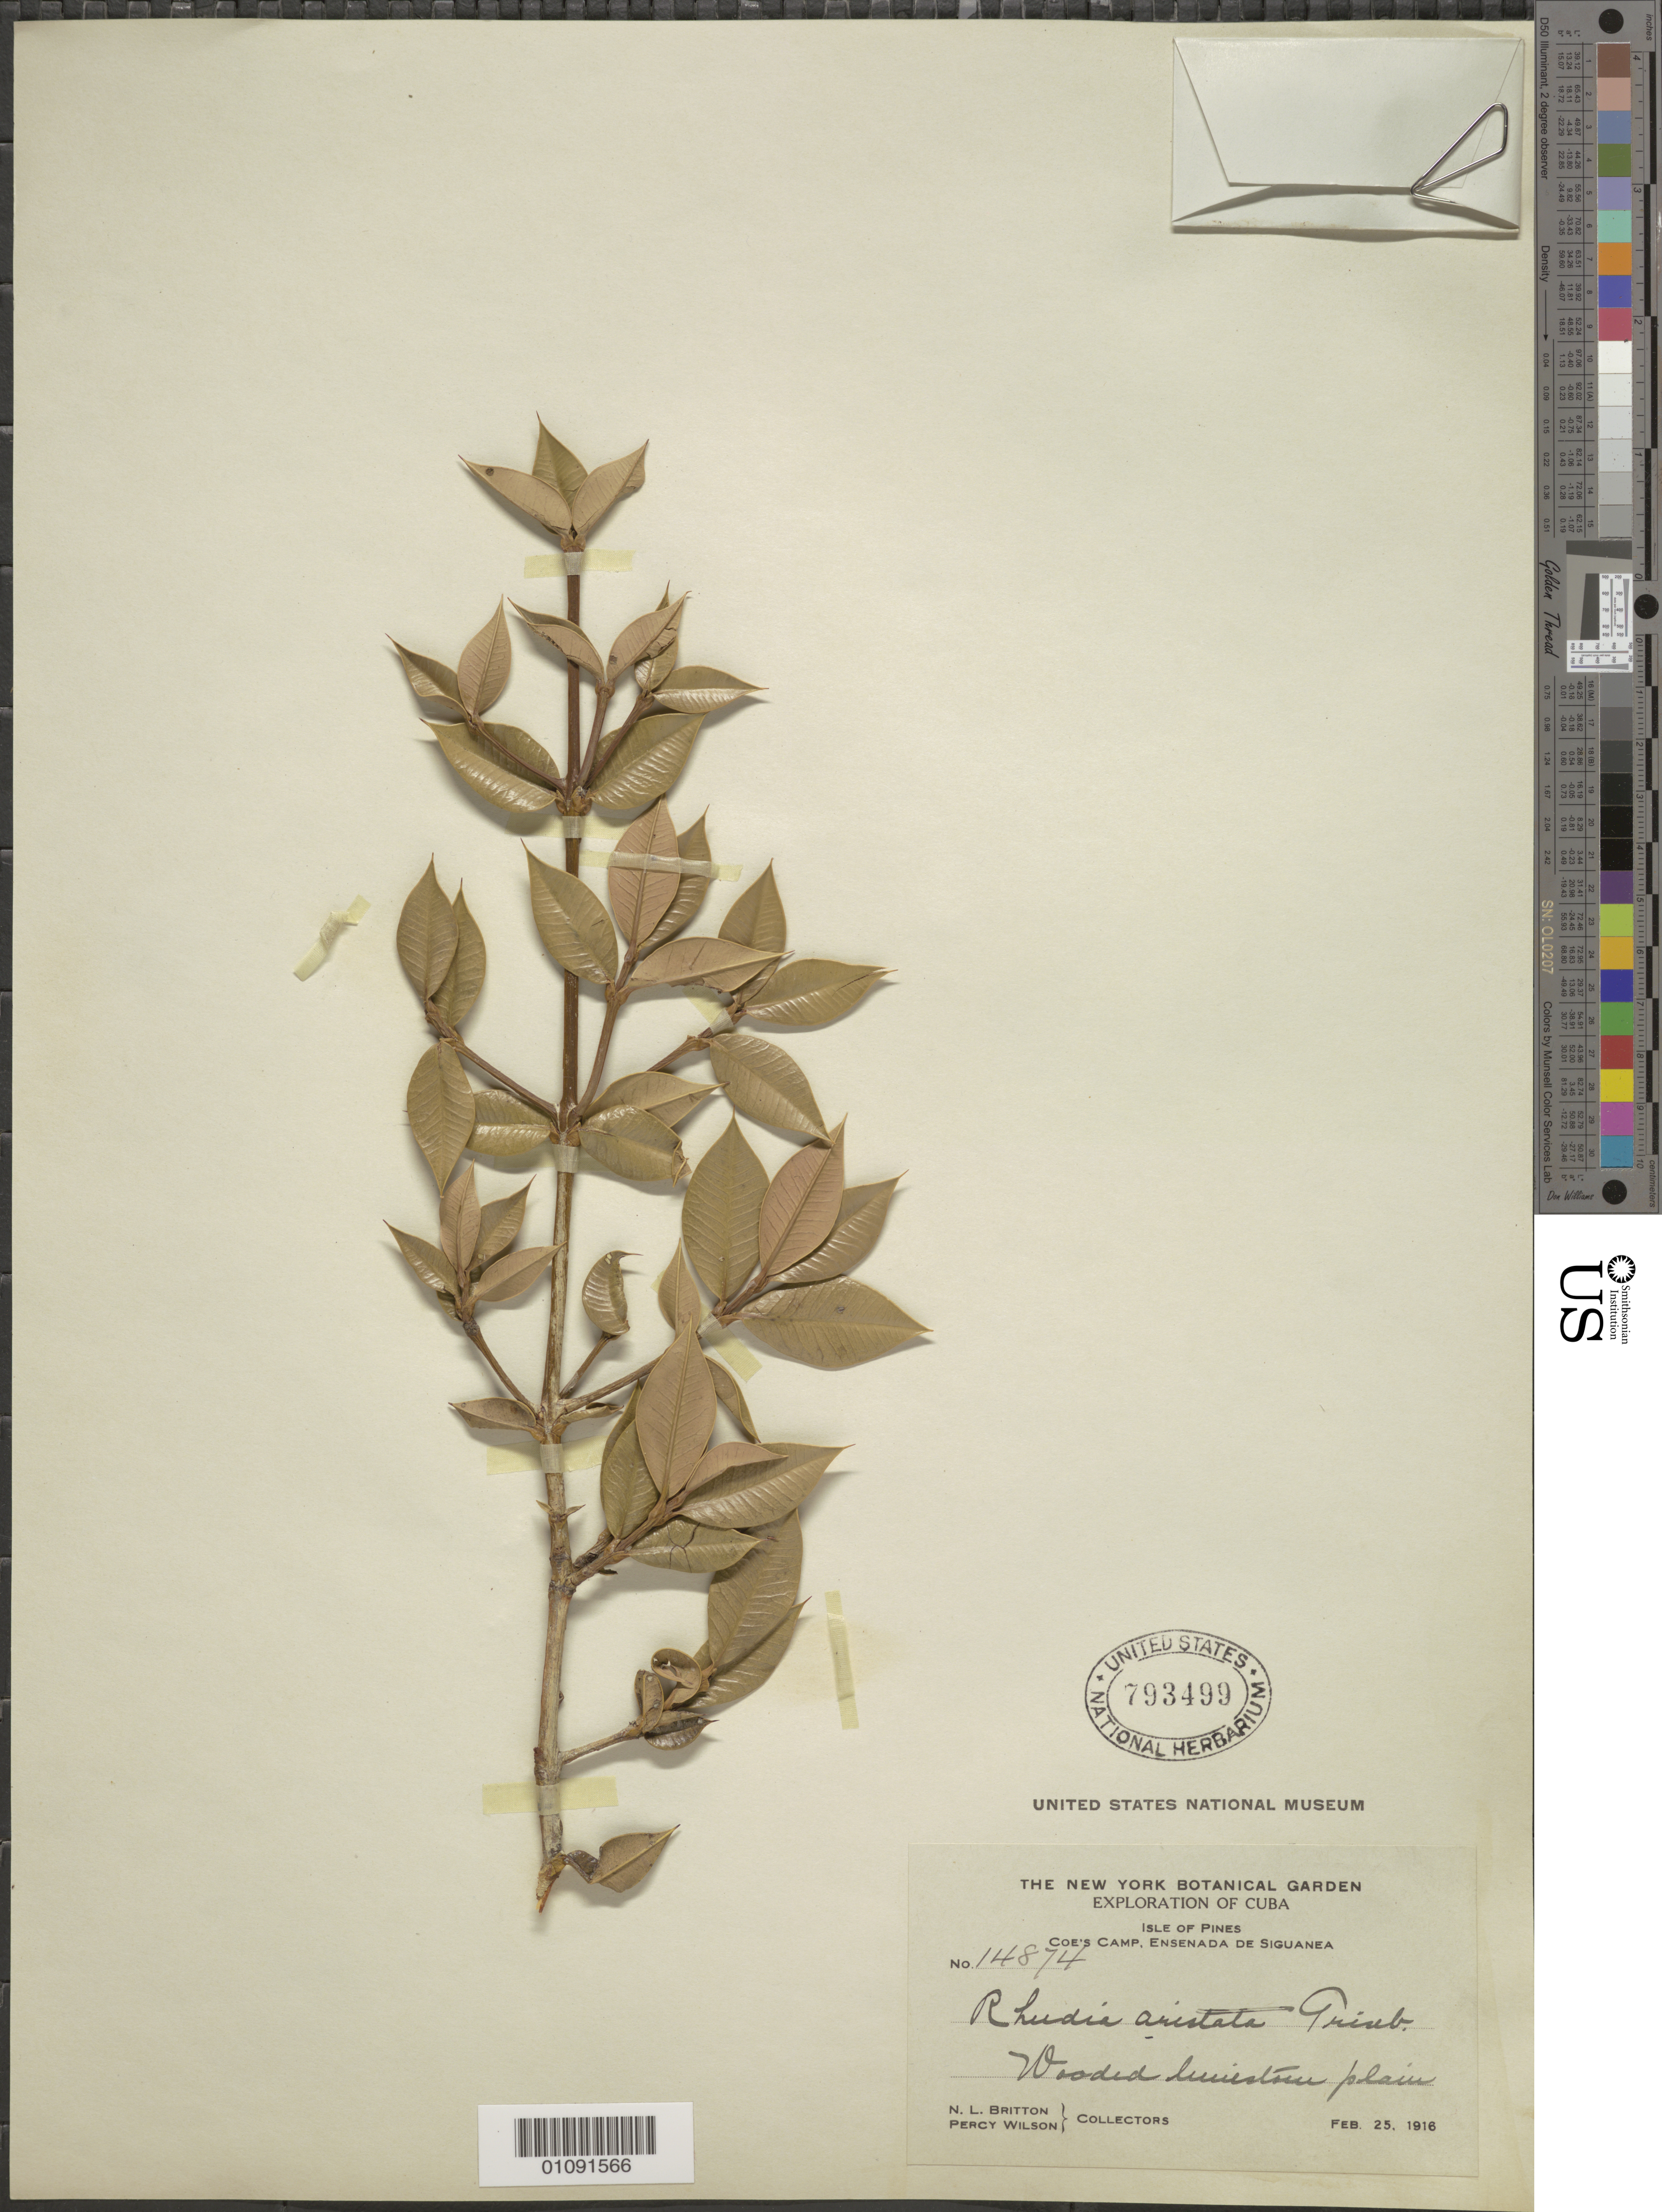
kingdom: Plantae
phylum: Tracheophyta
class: Magnoliopsida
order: Malpighiales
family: Clusiaceae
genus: Garcinia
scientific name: Garcinia aristata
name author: (Griseb.) Borhidi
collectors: N. Britton & P. Wilson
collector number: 14874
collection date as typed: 25 Feb 1916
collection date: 1916-02-25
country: Cuba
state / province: Isla de La Juventud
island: Isla de la Juventud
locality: Isle of Pines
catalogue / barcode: US 793499